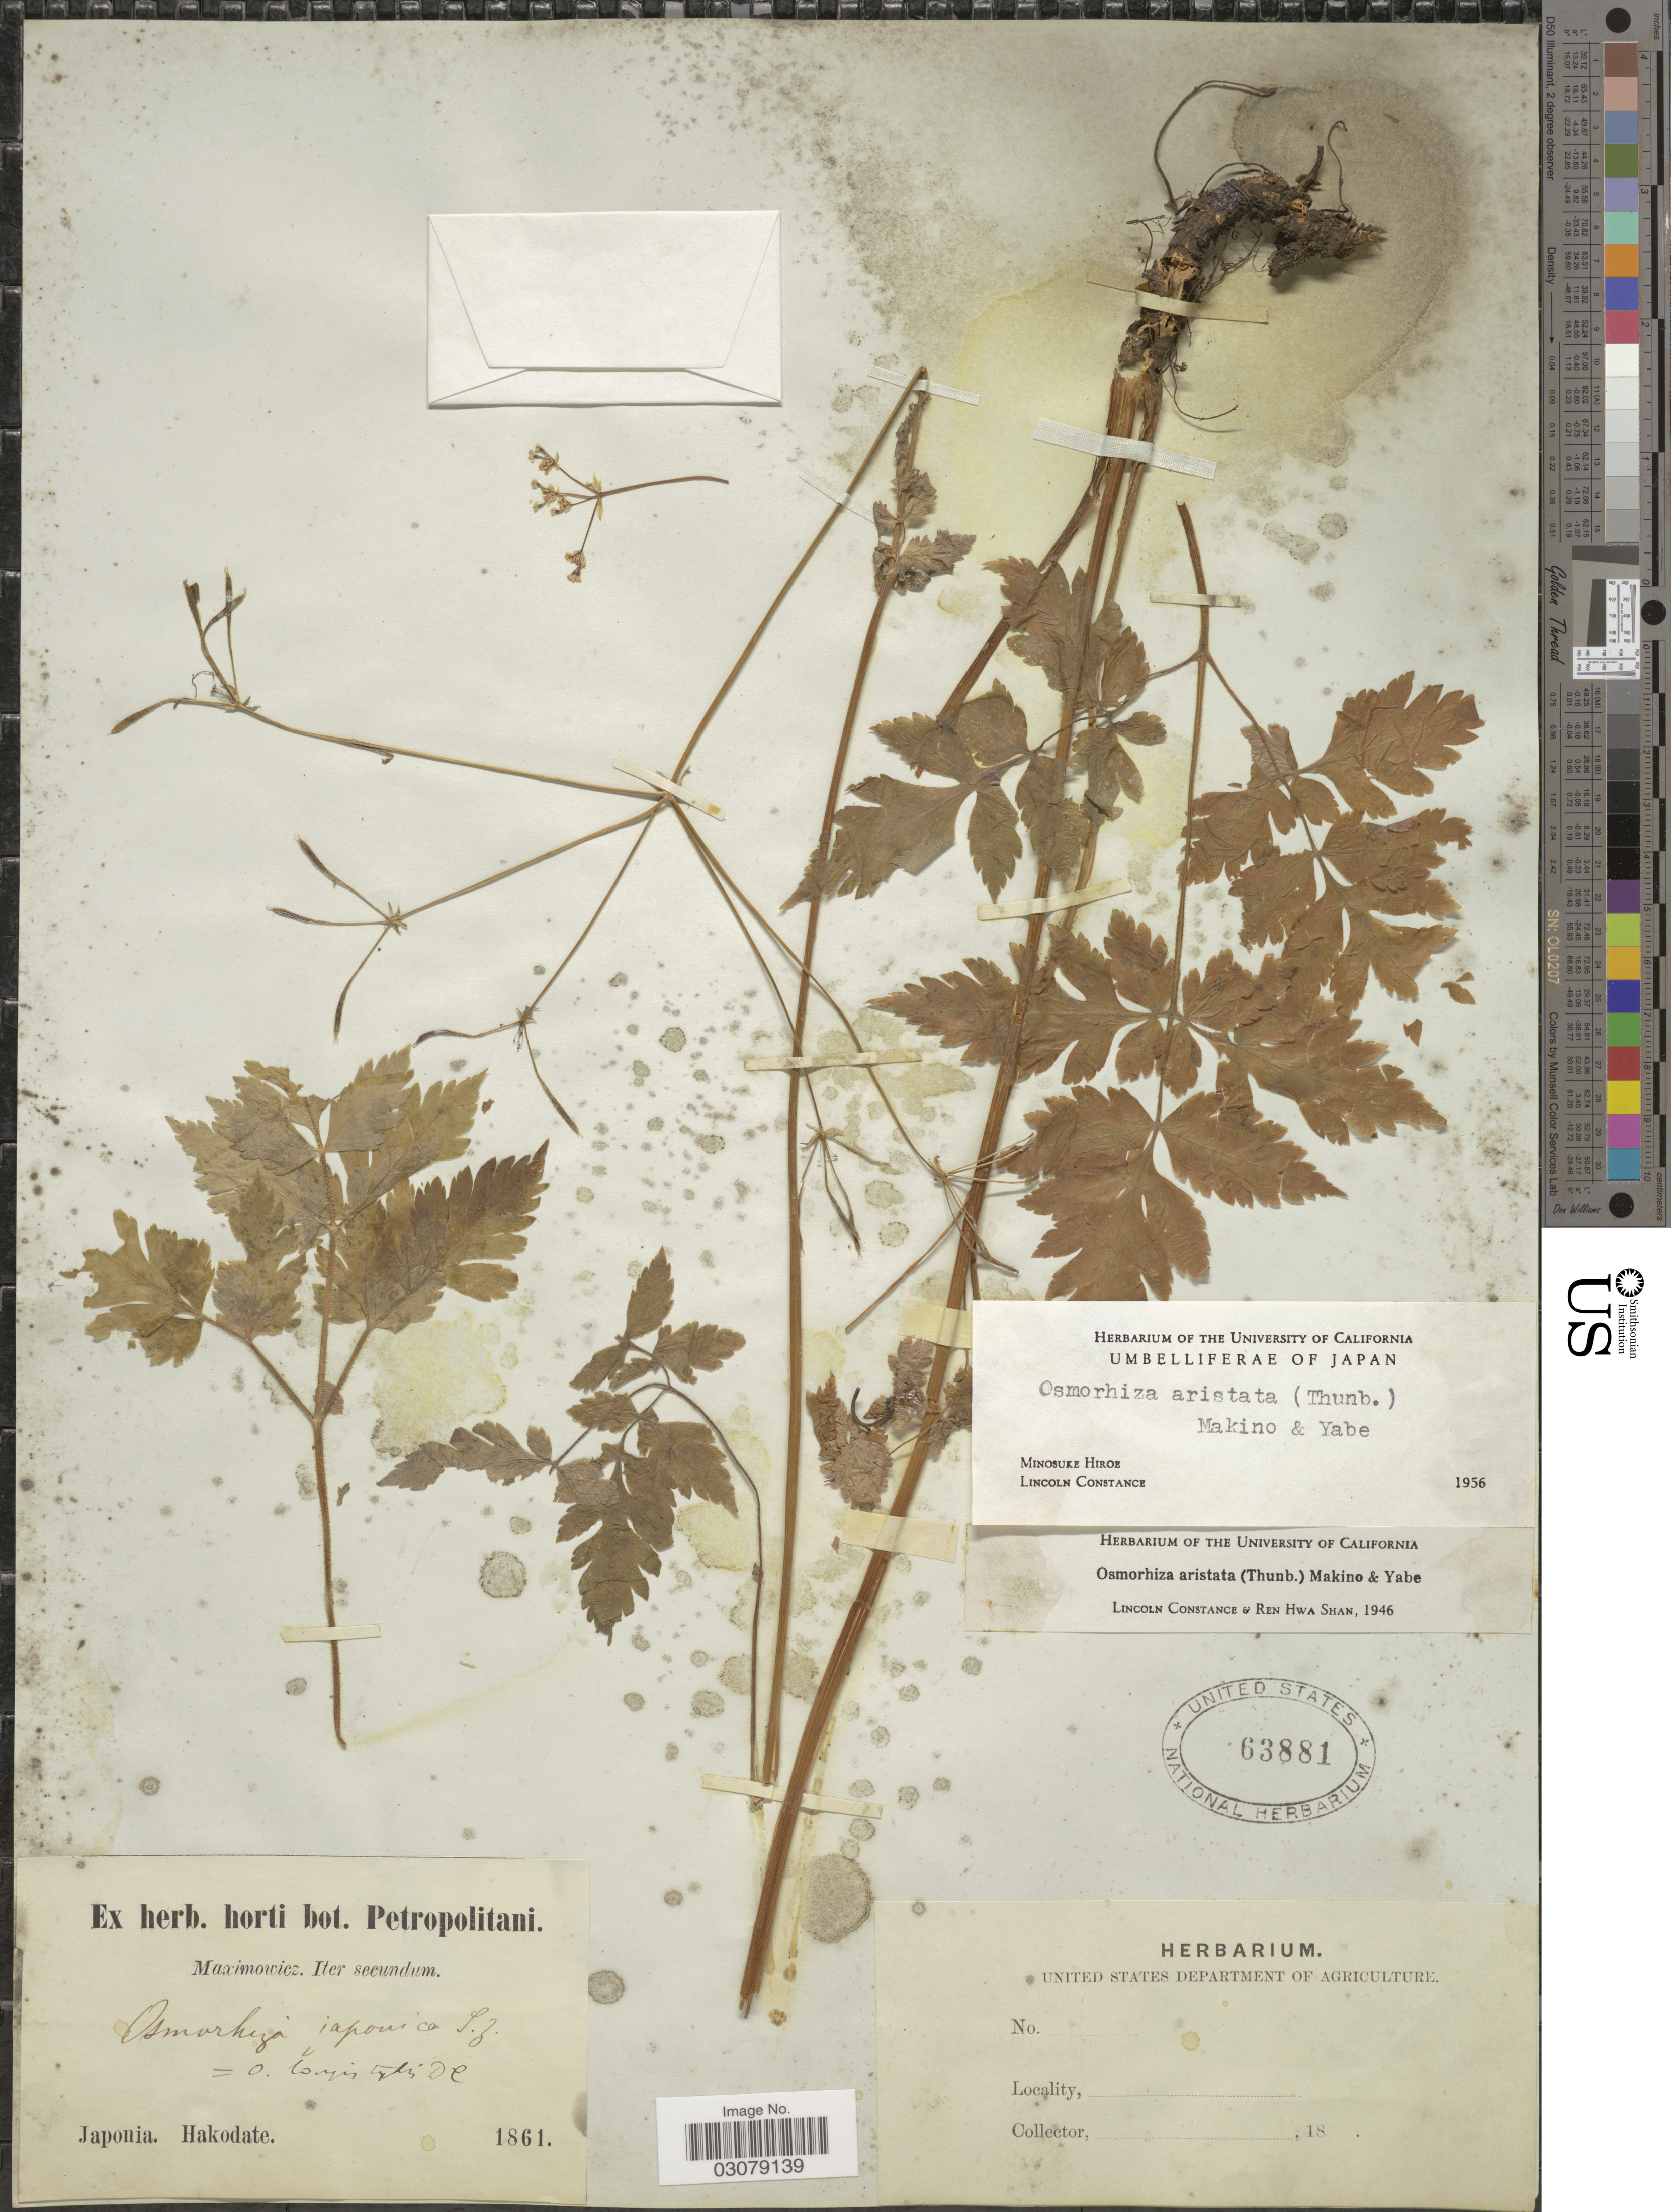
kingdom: Plantae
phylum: Tracheophyta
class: Magnoliopsida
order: Apiales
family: Apiaceae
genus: Osmorhiza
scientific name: Osmorhiza aristata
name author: (Thunb.) Rydb.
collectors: Maximowicz, --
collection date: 1861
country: Japan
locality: Hakodate.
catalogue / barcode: US 63881